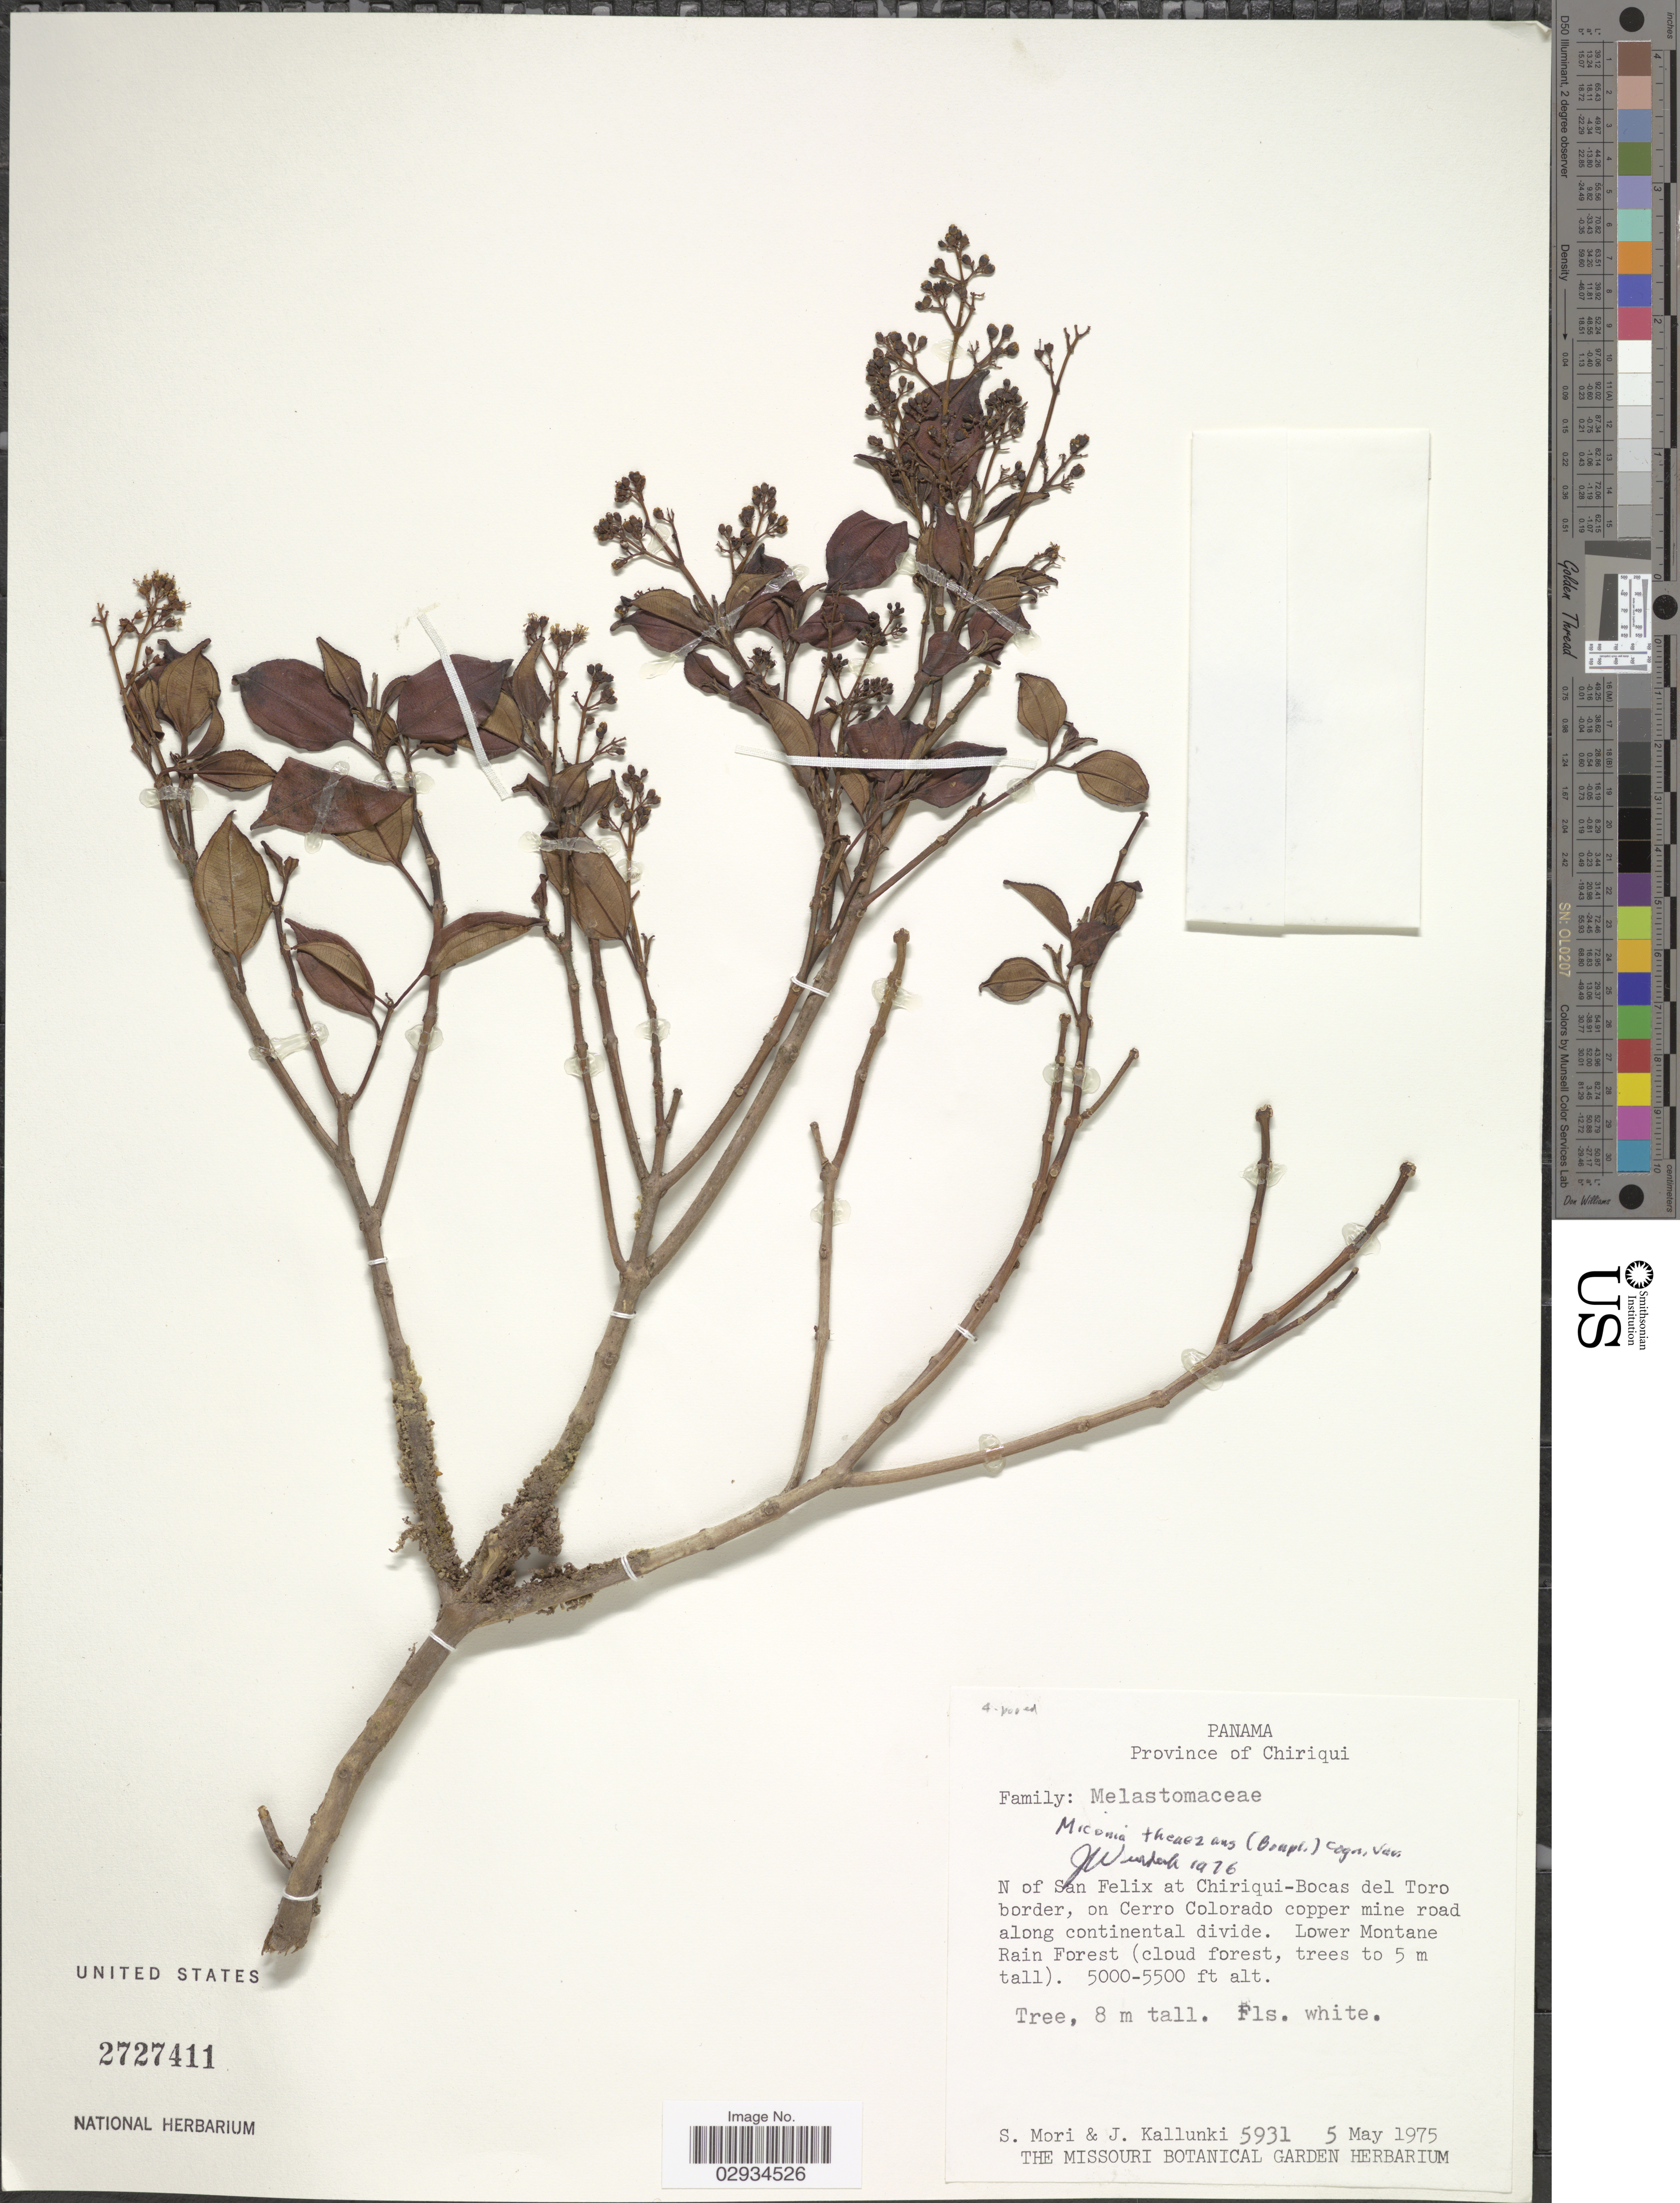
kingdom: Plantae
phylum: Tracheophyta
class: Magnoliopsida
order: Myrtales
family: Melastomataceae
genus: Miconia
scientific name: Miconia theizans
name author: (Bonpl.) Cogn.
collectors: S. Mori & J. Kallunki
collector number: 5931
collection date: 1975-05-05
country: Panama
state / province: Chiriqui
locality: N of San Felix at Chiriqui-Bocas del Toro border, on Cerro Colorado copper mine road along continental divide.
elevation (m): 1524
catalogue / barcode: US 2727411